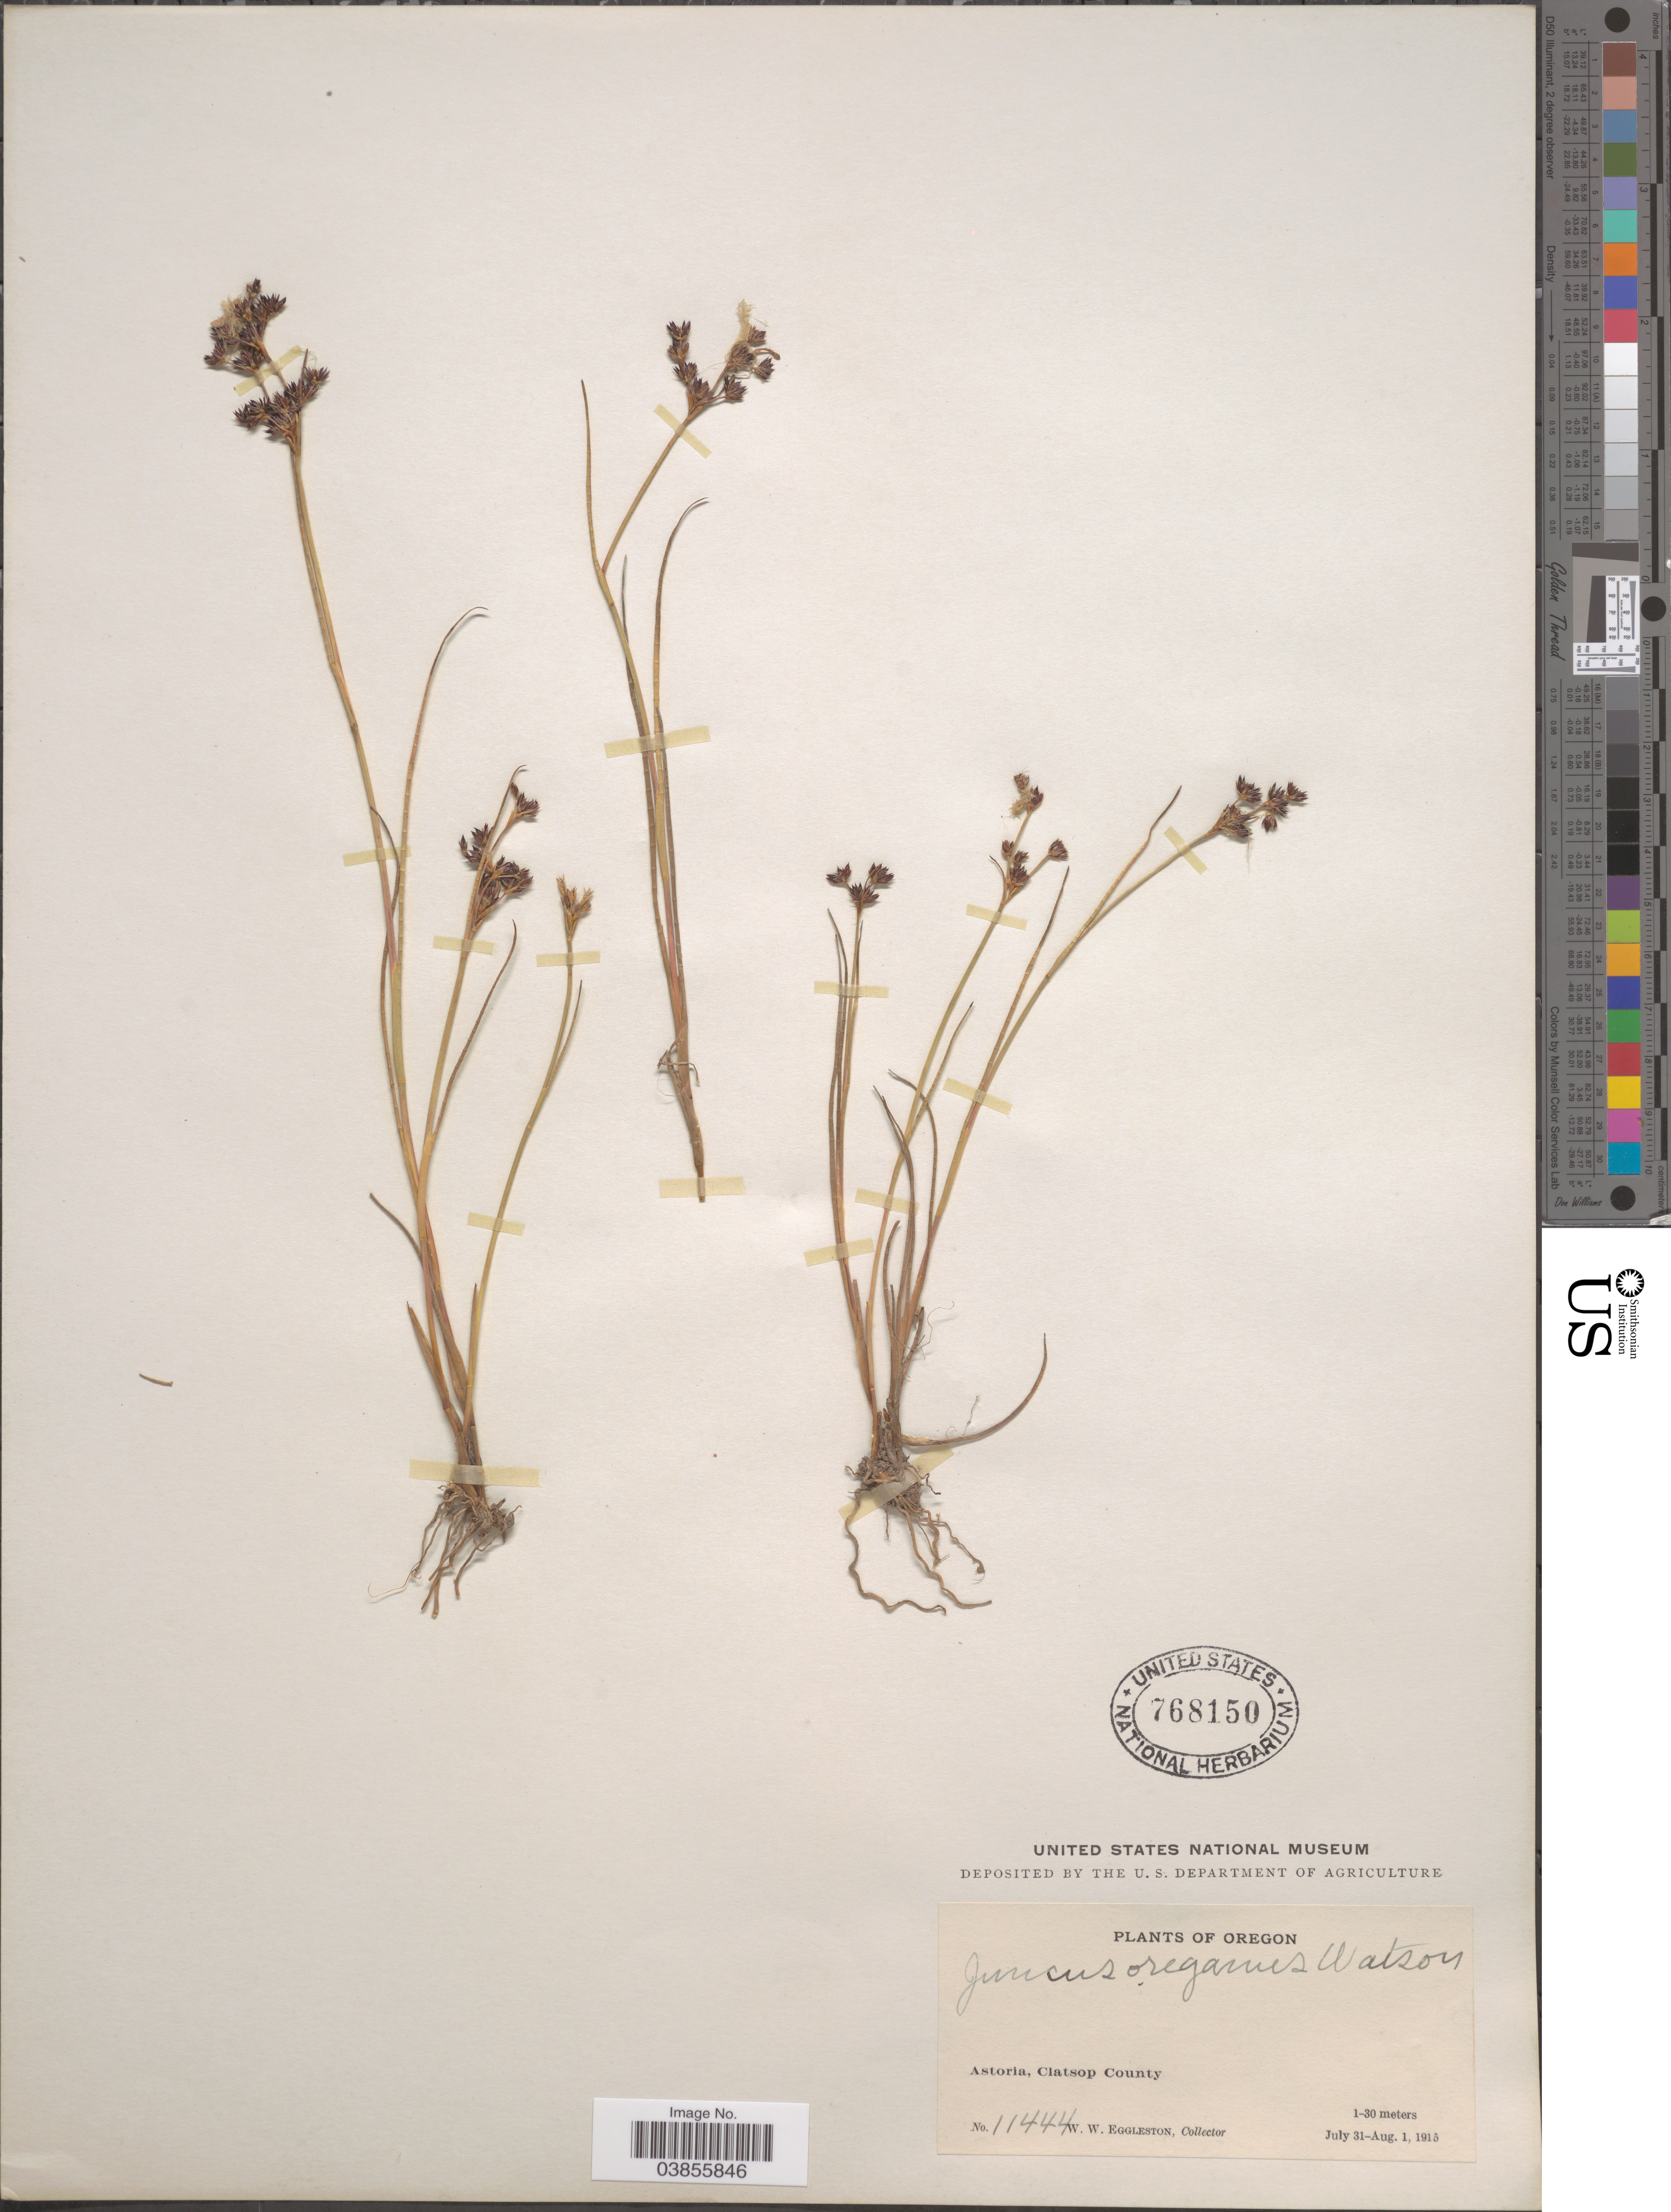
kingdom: Plantae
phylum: Tracheophyta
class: Liliopsida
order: Poales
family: Juncaceae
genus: Juncus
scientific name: Juncus oreganus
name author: S. Watson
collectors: W. W. Eggleston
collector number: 11444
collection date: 1915-07-31/1915-08-01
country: United States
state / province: Oregon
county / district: Clatsop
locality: Astoria, Clatsop County.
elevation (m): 1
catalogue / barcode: US 768150